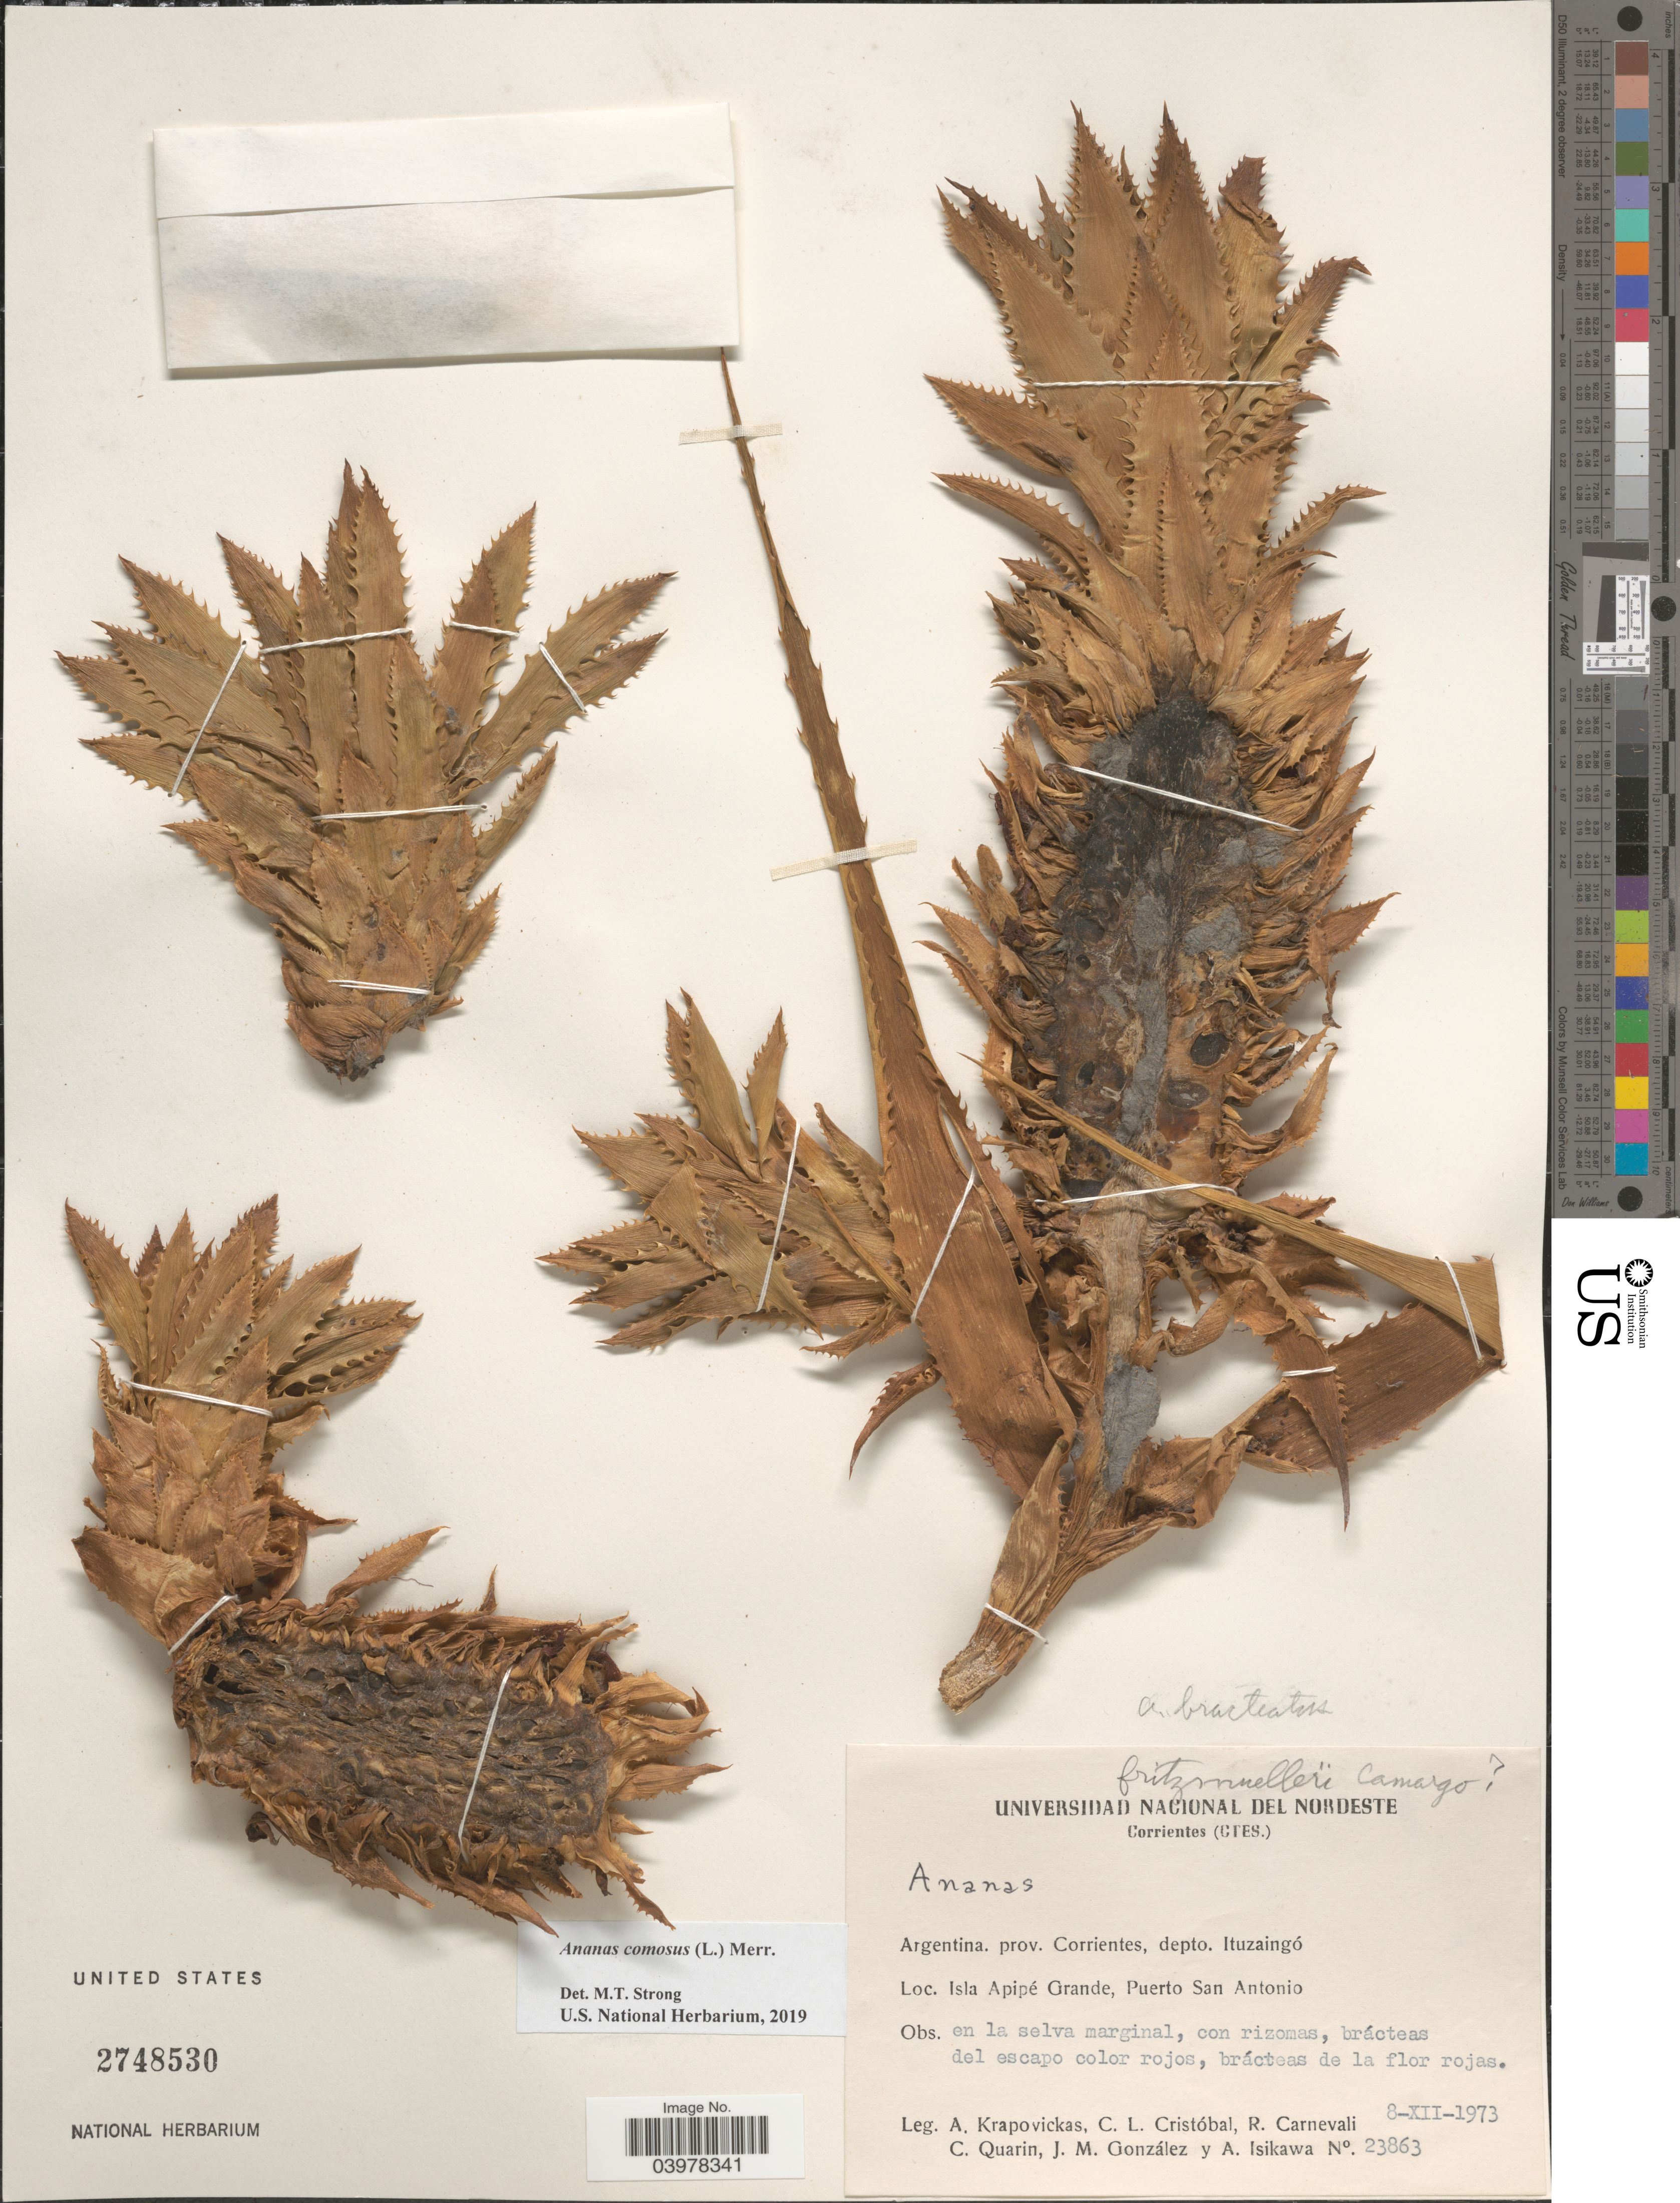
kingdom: Plantae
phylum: Tracheophyta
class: Liliopsida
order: Poales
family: Bromeliaceae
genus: Ananas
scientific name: Ananas comosus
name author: (L.) Merr.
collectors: A. Krapovickas, C. L. Cristóbal, R. Carnevali, C. Quarin & et al.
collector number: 23863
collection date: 1973-12-08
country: Argentina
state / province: Corrientes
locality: Depto. Ituzaingó. Isla Apipé Grande, Puerto San Antonio.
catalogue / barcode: US 2748530